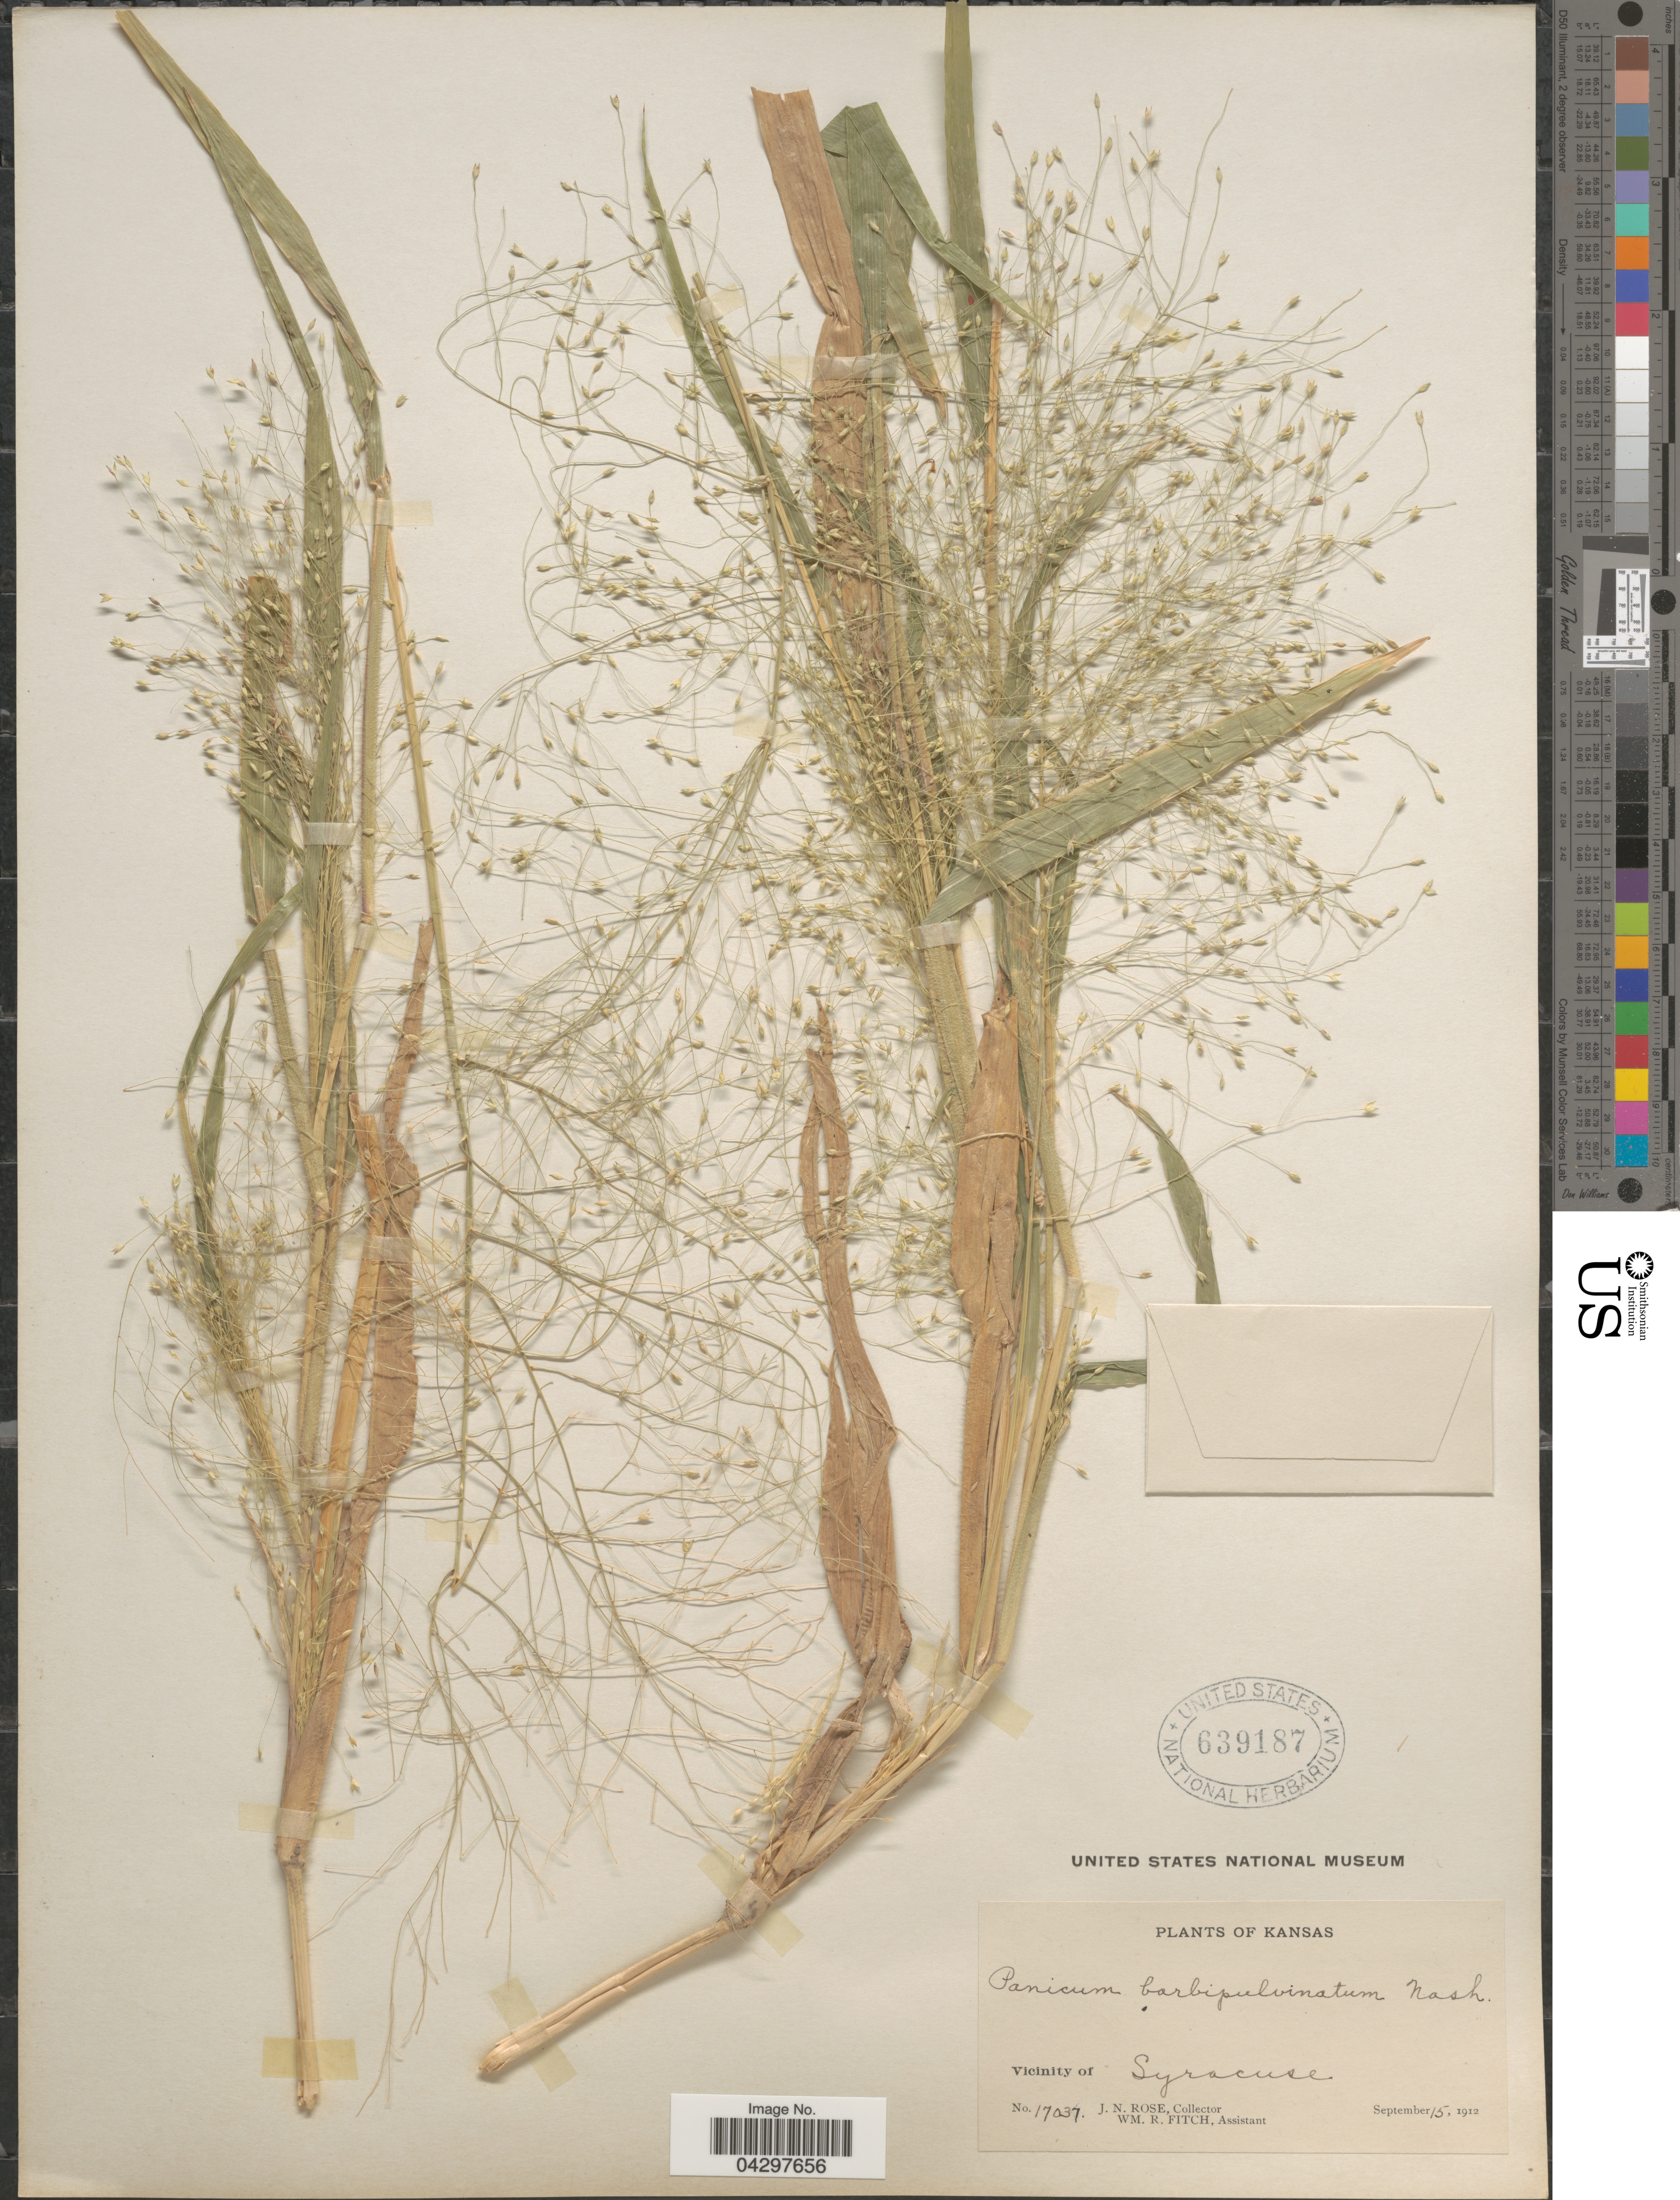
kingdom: Plantae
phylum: Tracheophyta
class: Liliopsida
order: Poales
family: Poaceae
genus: Panicum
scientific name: Panicum capillare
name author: L.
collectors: J. N. Rose & W. R. Fitch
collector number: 17037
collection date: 1912-09-15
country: United States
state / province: Kansas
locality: Vicinity of Syracuse.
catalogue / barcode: US 639187